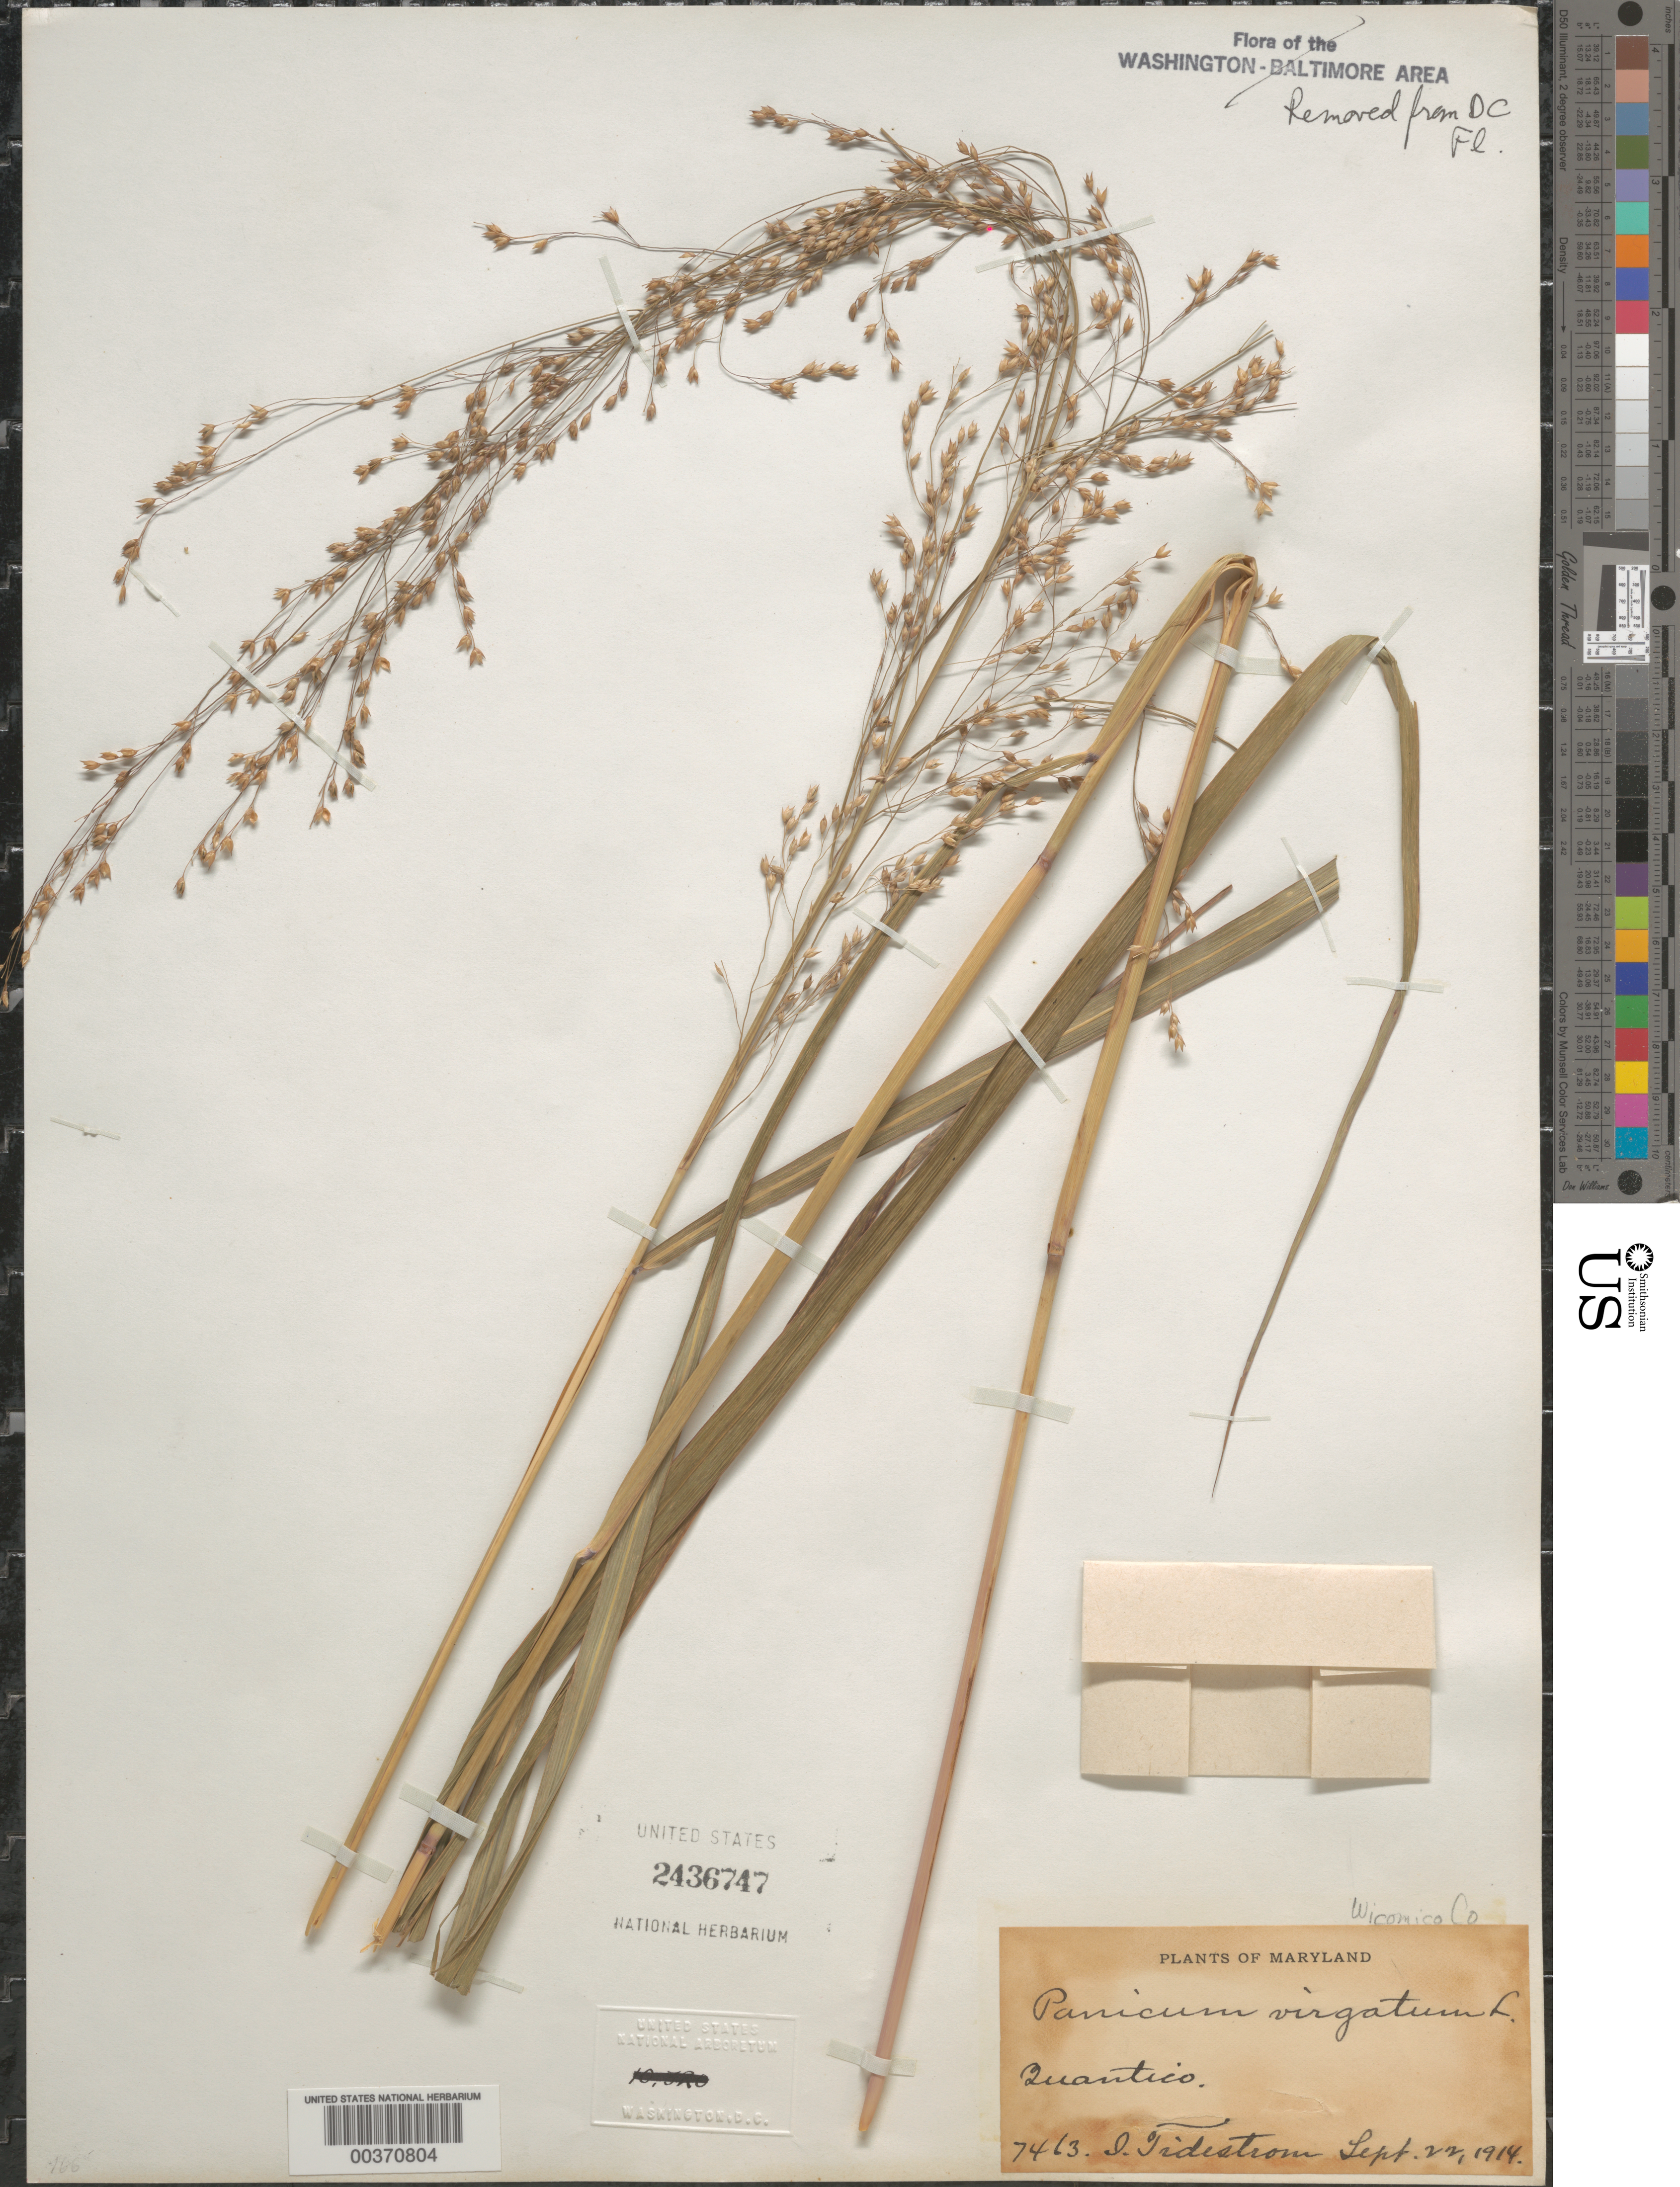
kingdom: Plantae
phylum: Tracheophyta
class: Liliopsida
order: Poales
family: Poaceae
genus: Panicum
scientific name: Panicum virgatum var. cubense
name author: Griseb.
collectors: I. F. Tidestrom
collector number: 7463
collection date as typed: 22 Sep 1914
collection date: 1914-09-22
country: United States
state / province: Maryland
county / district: Wicomico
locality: Quantico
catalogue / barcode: US 2436747